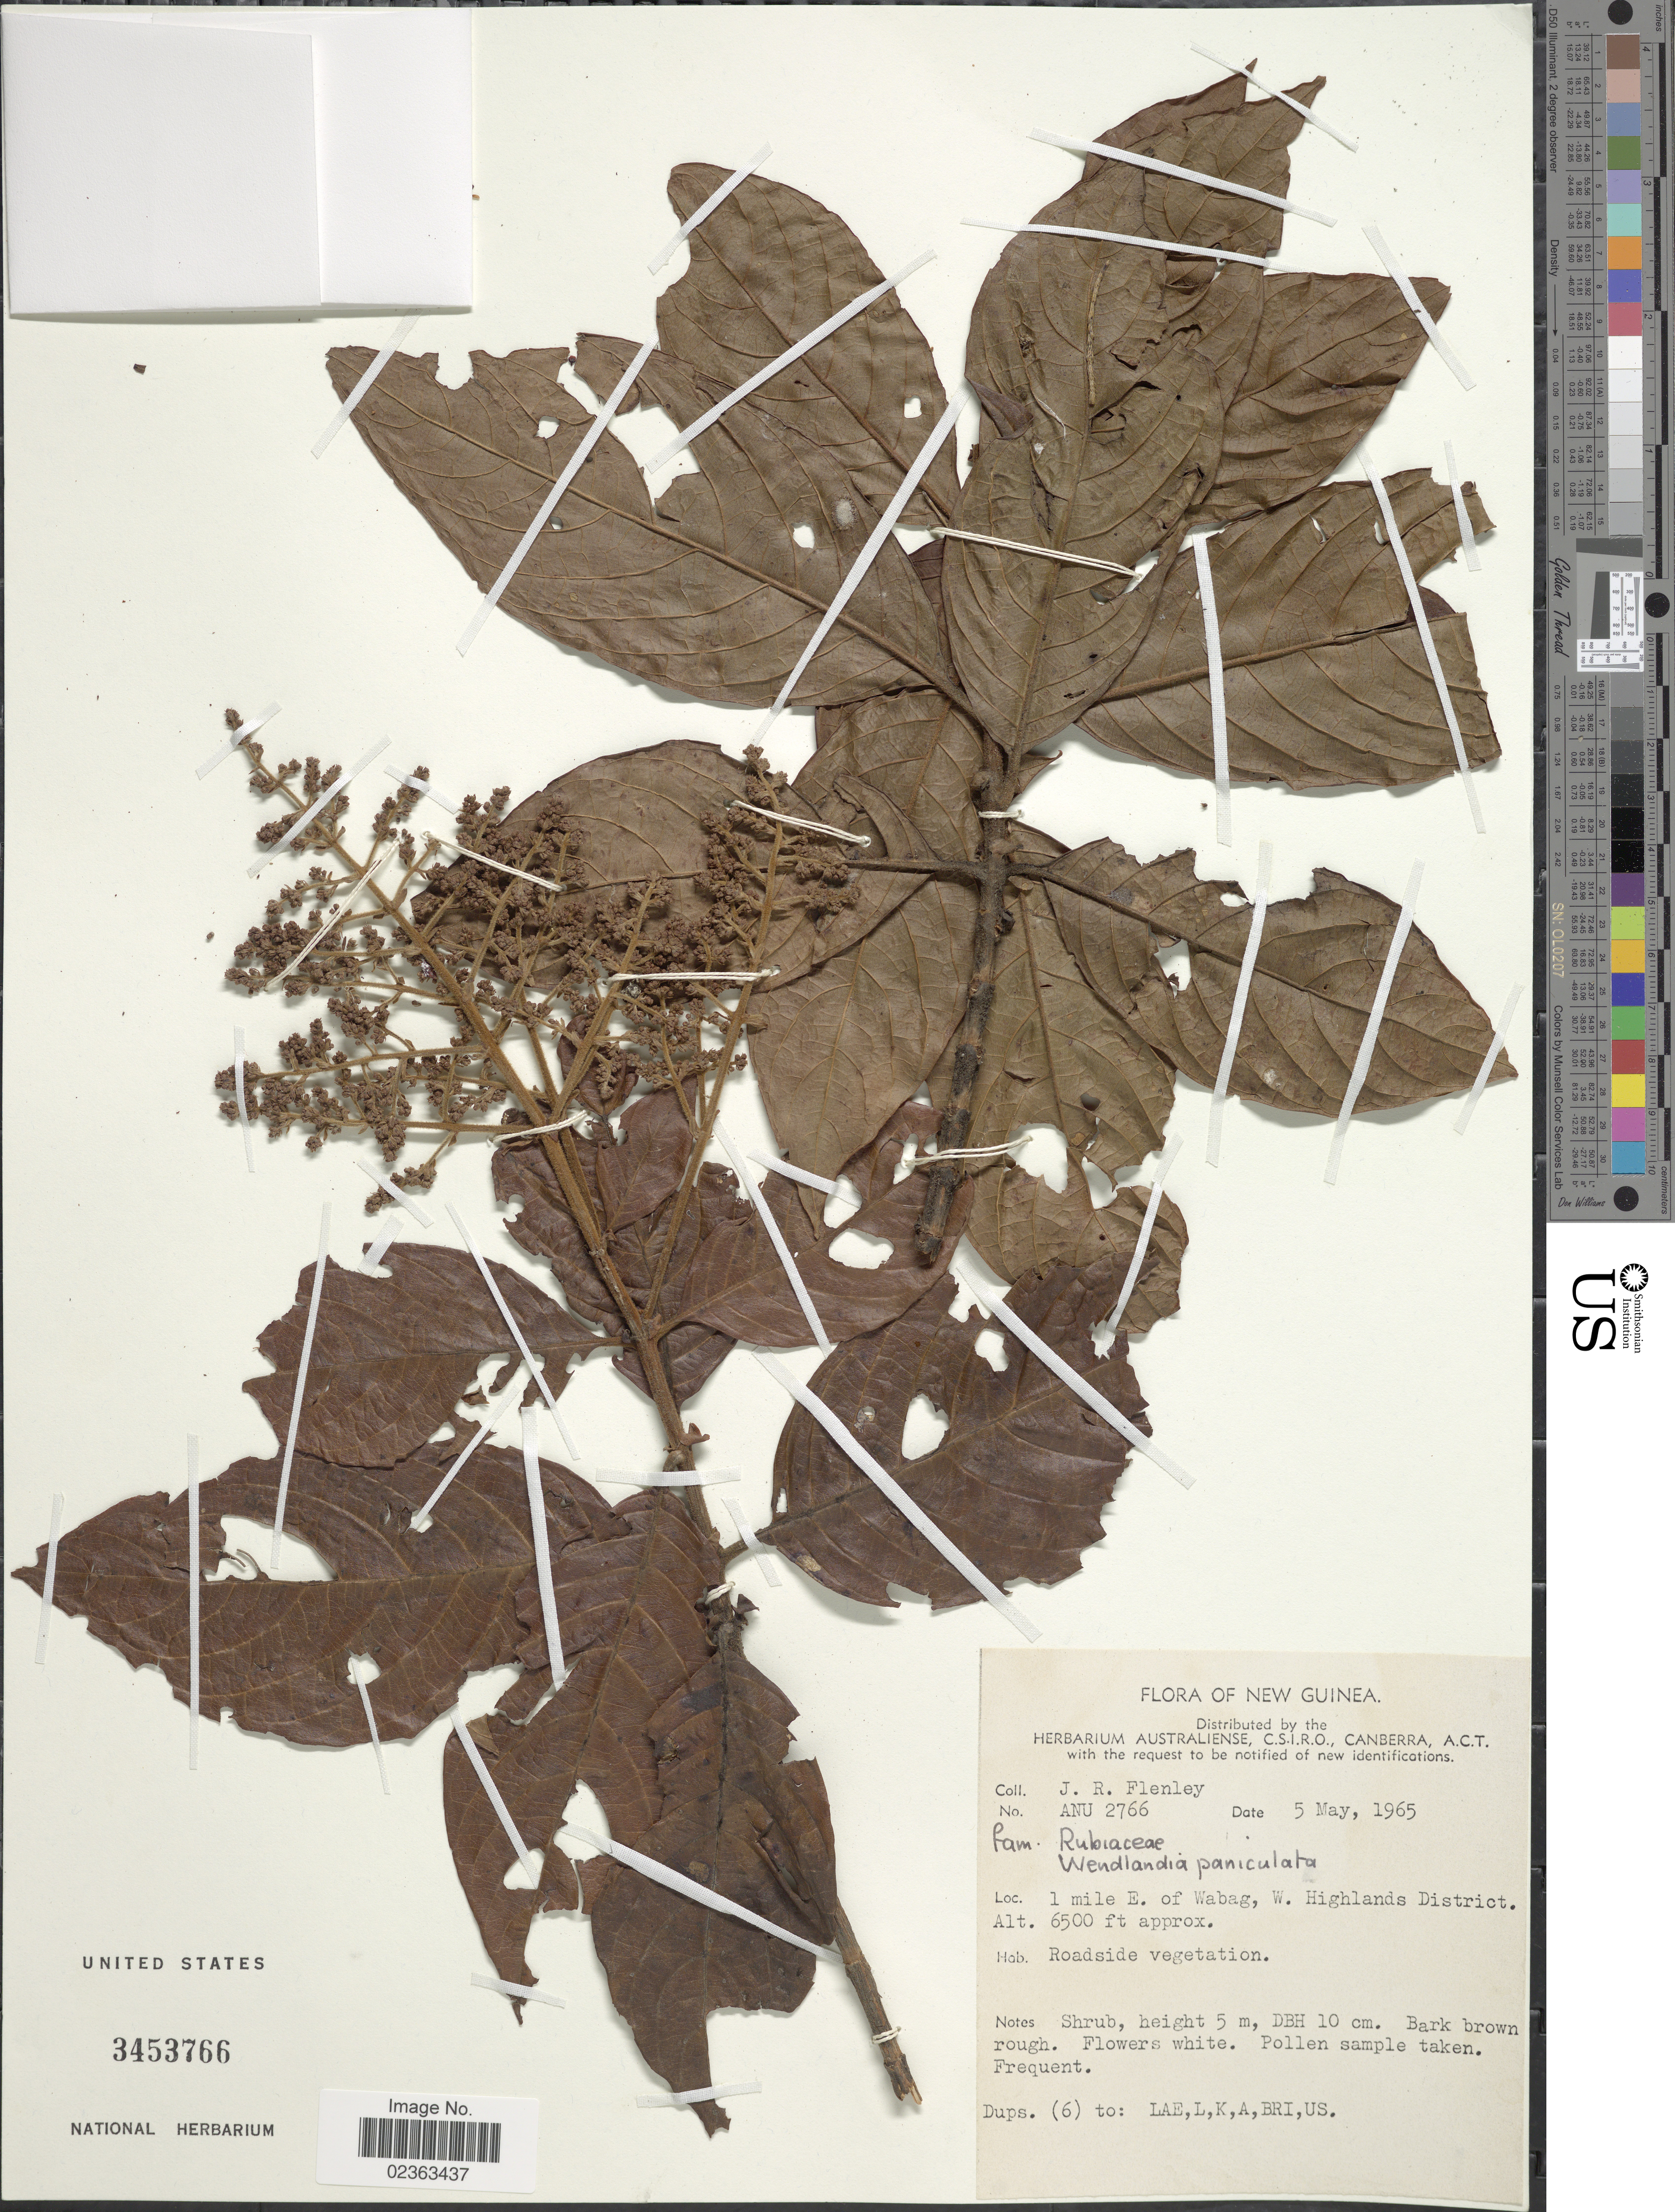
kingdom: Plantae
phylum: Tracheophyta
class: Magnoliopsida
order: Gentianales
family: Rubiaceae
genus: Wendlandia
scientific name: Wendlandia paniculata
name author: (Roxb.) DC.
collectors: J. Flenley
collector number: ANU2766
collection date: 1965-05-05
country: Papua New Guinea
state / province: Western Highlands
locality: New Guinea, 1 mile E. of Wabag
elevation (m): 1981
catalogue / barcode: US 3453766